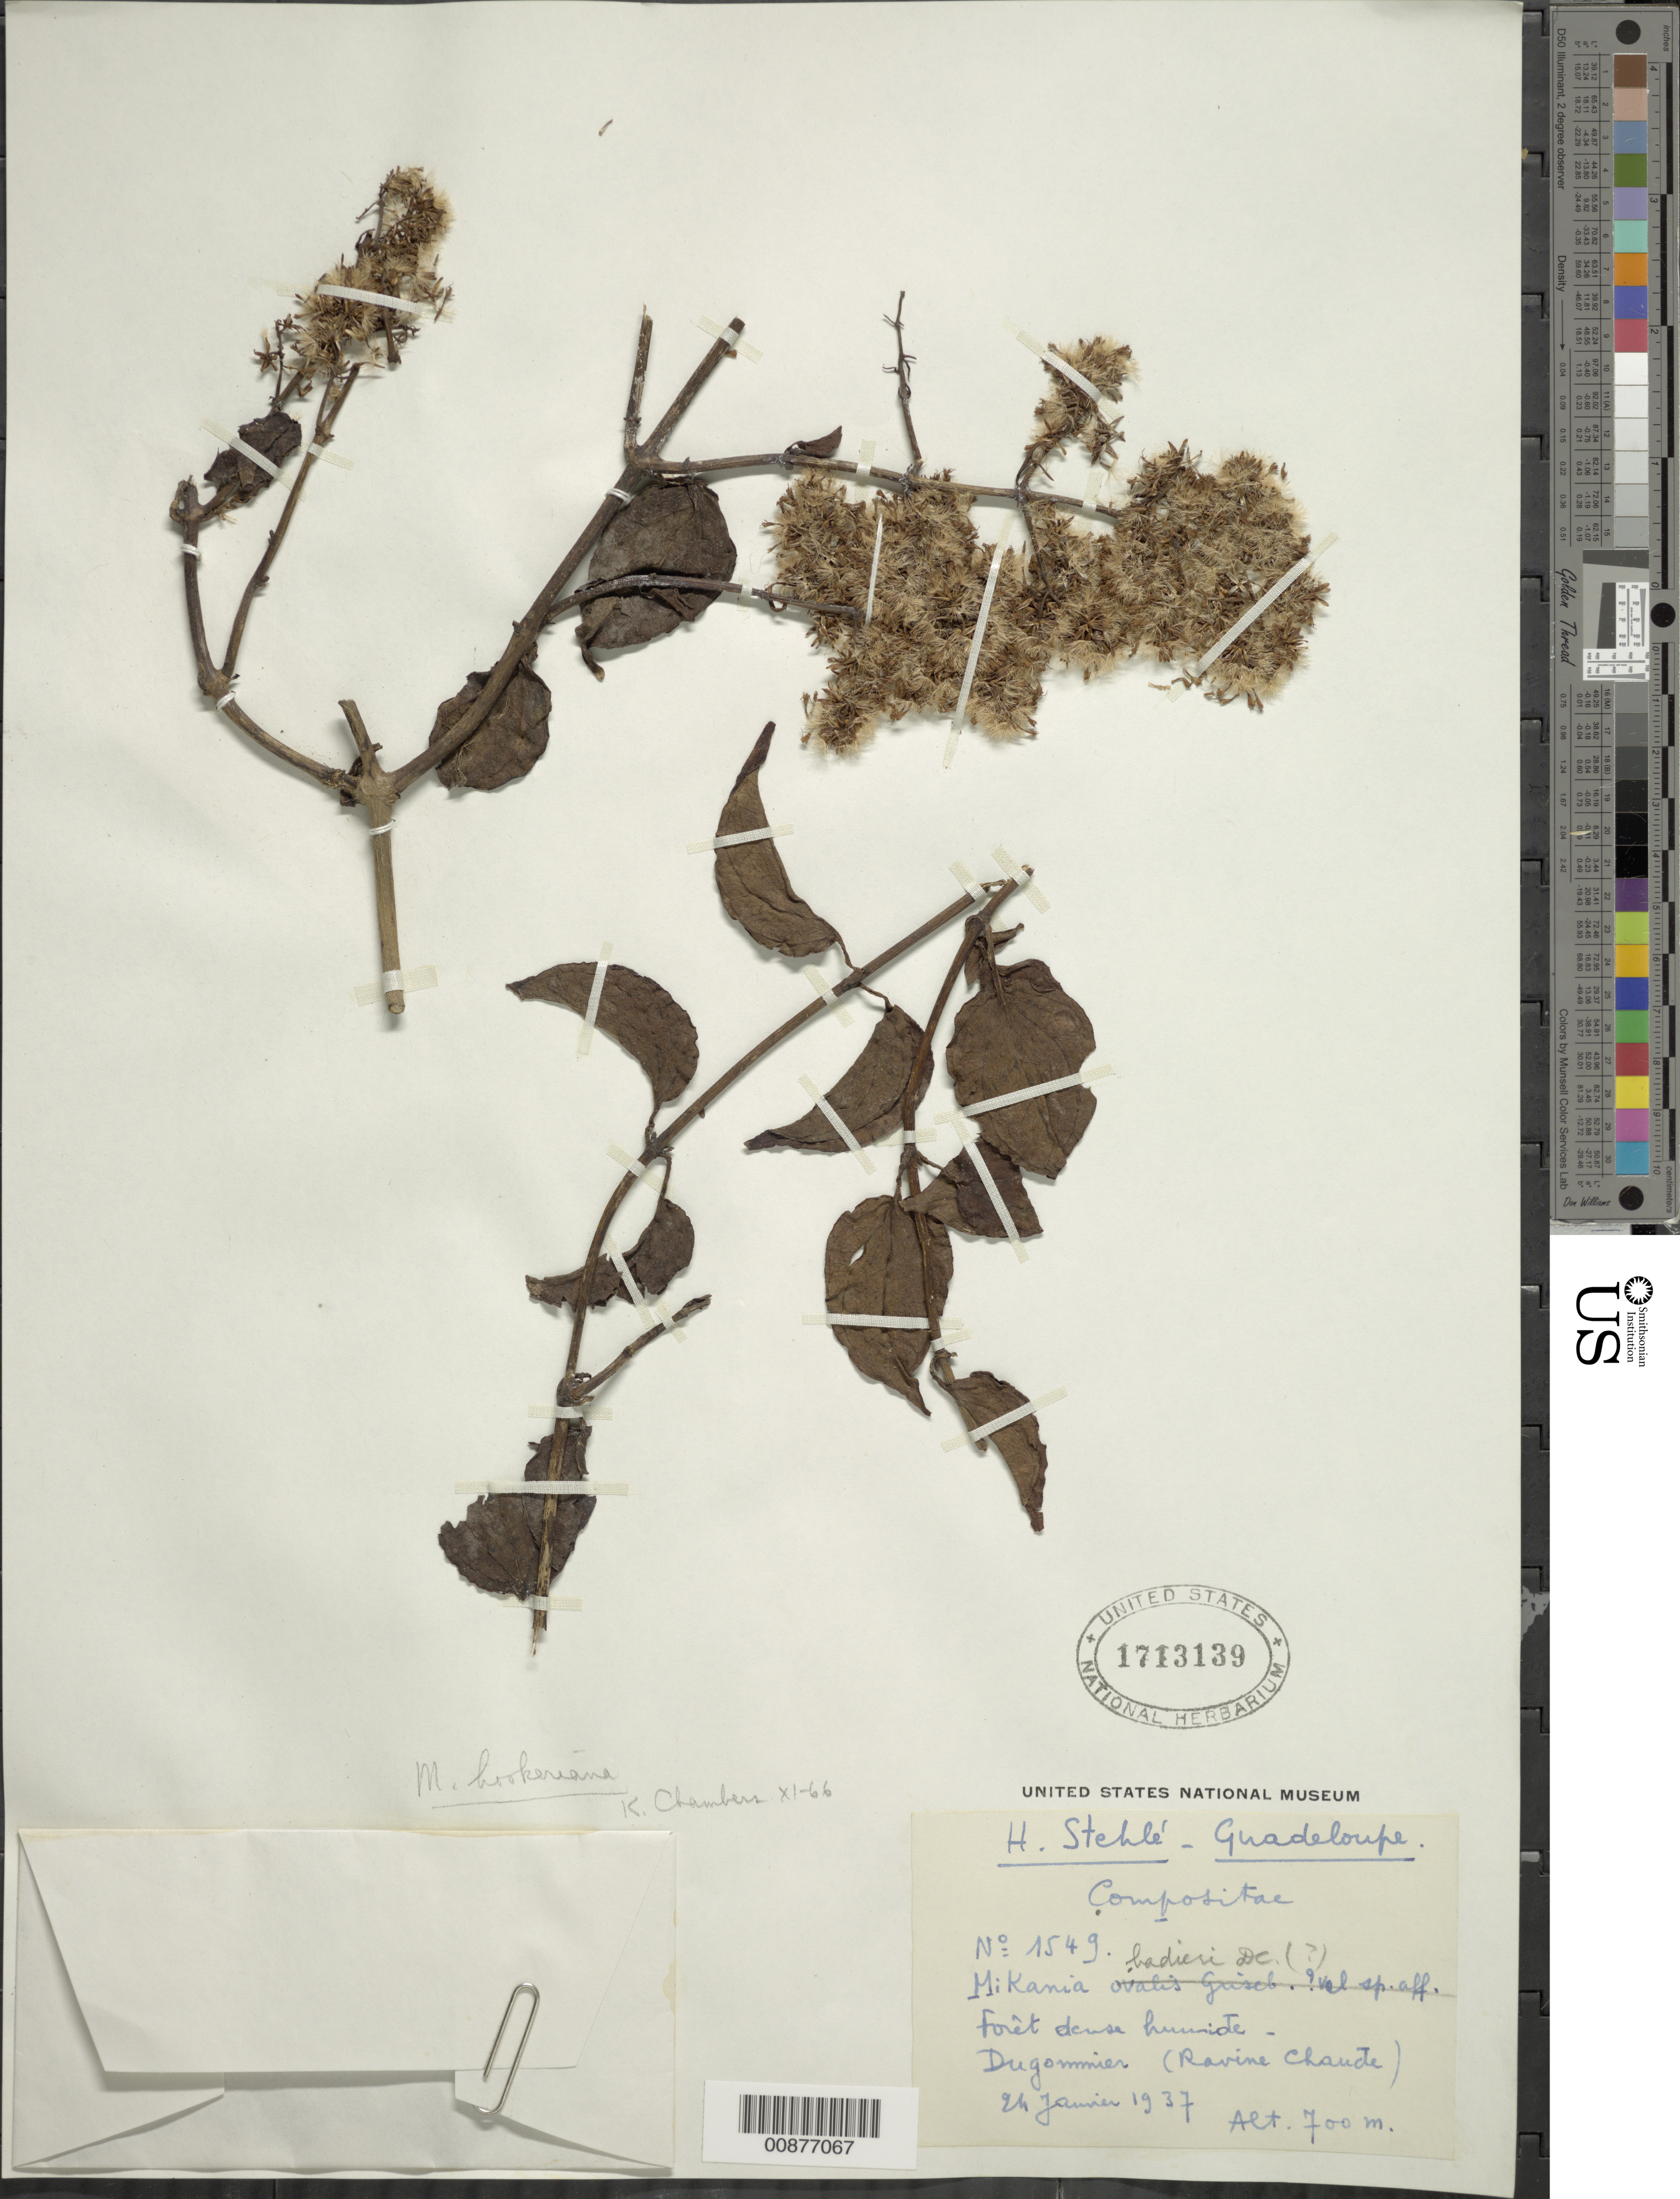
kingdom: Plantae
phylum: Tracheophyta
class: Magnoliopsida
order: Asterales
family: Asteraceae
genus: Mikania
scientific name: Mikania hookeriana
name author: DC.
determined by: Chambers, K. L.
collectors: H. Stehlé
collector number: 1549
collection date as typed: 24 Jan 1937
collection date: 1937-01-24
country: Guadeloupe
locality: Dugonmier (Ravine Chaude)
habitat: Forêt dense humide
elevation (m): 700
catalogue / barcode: US 1713139